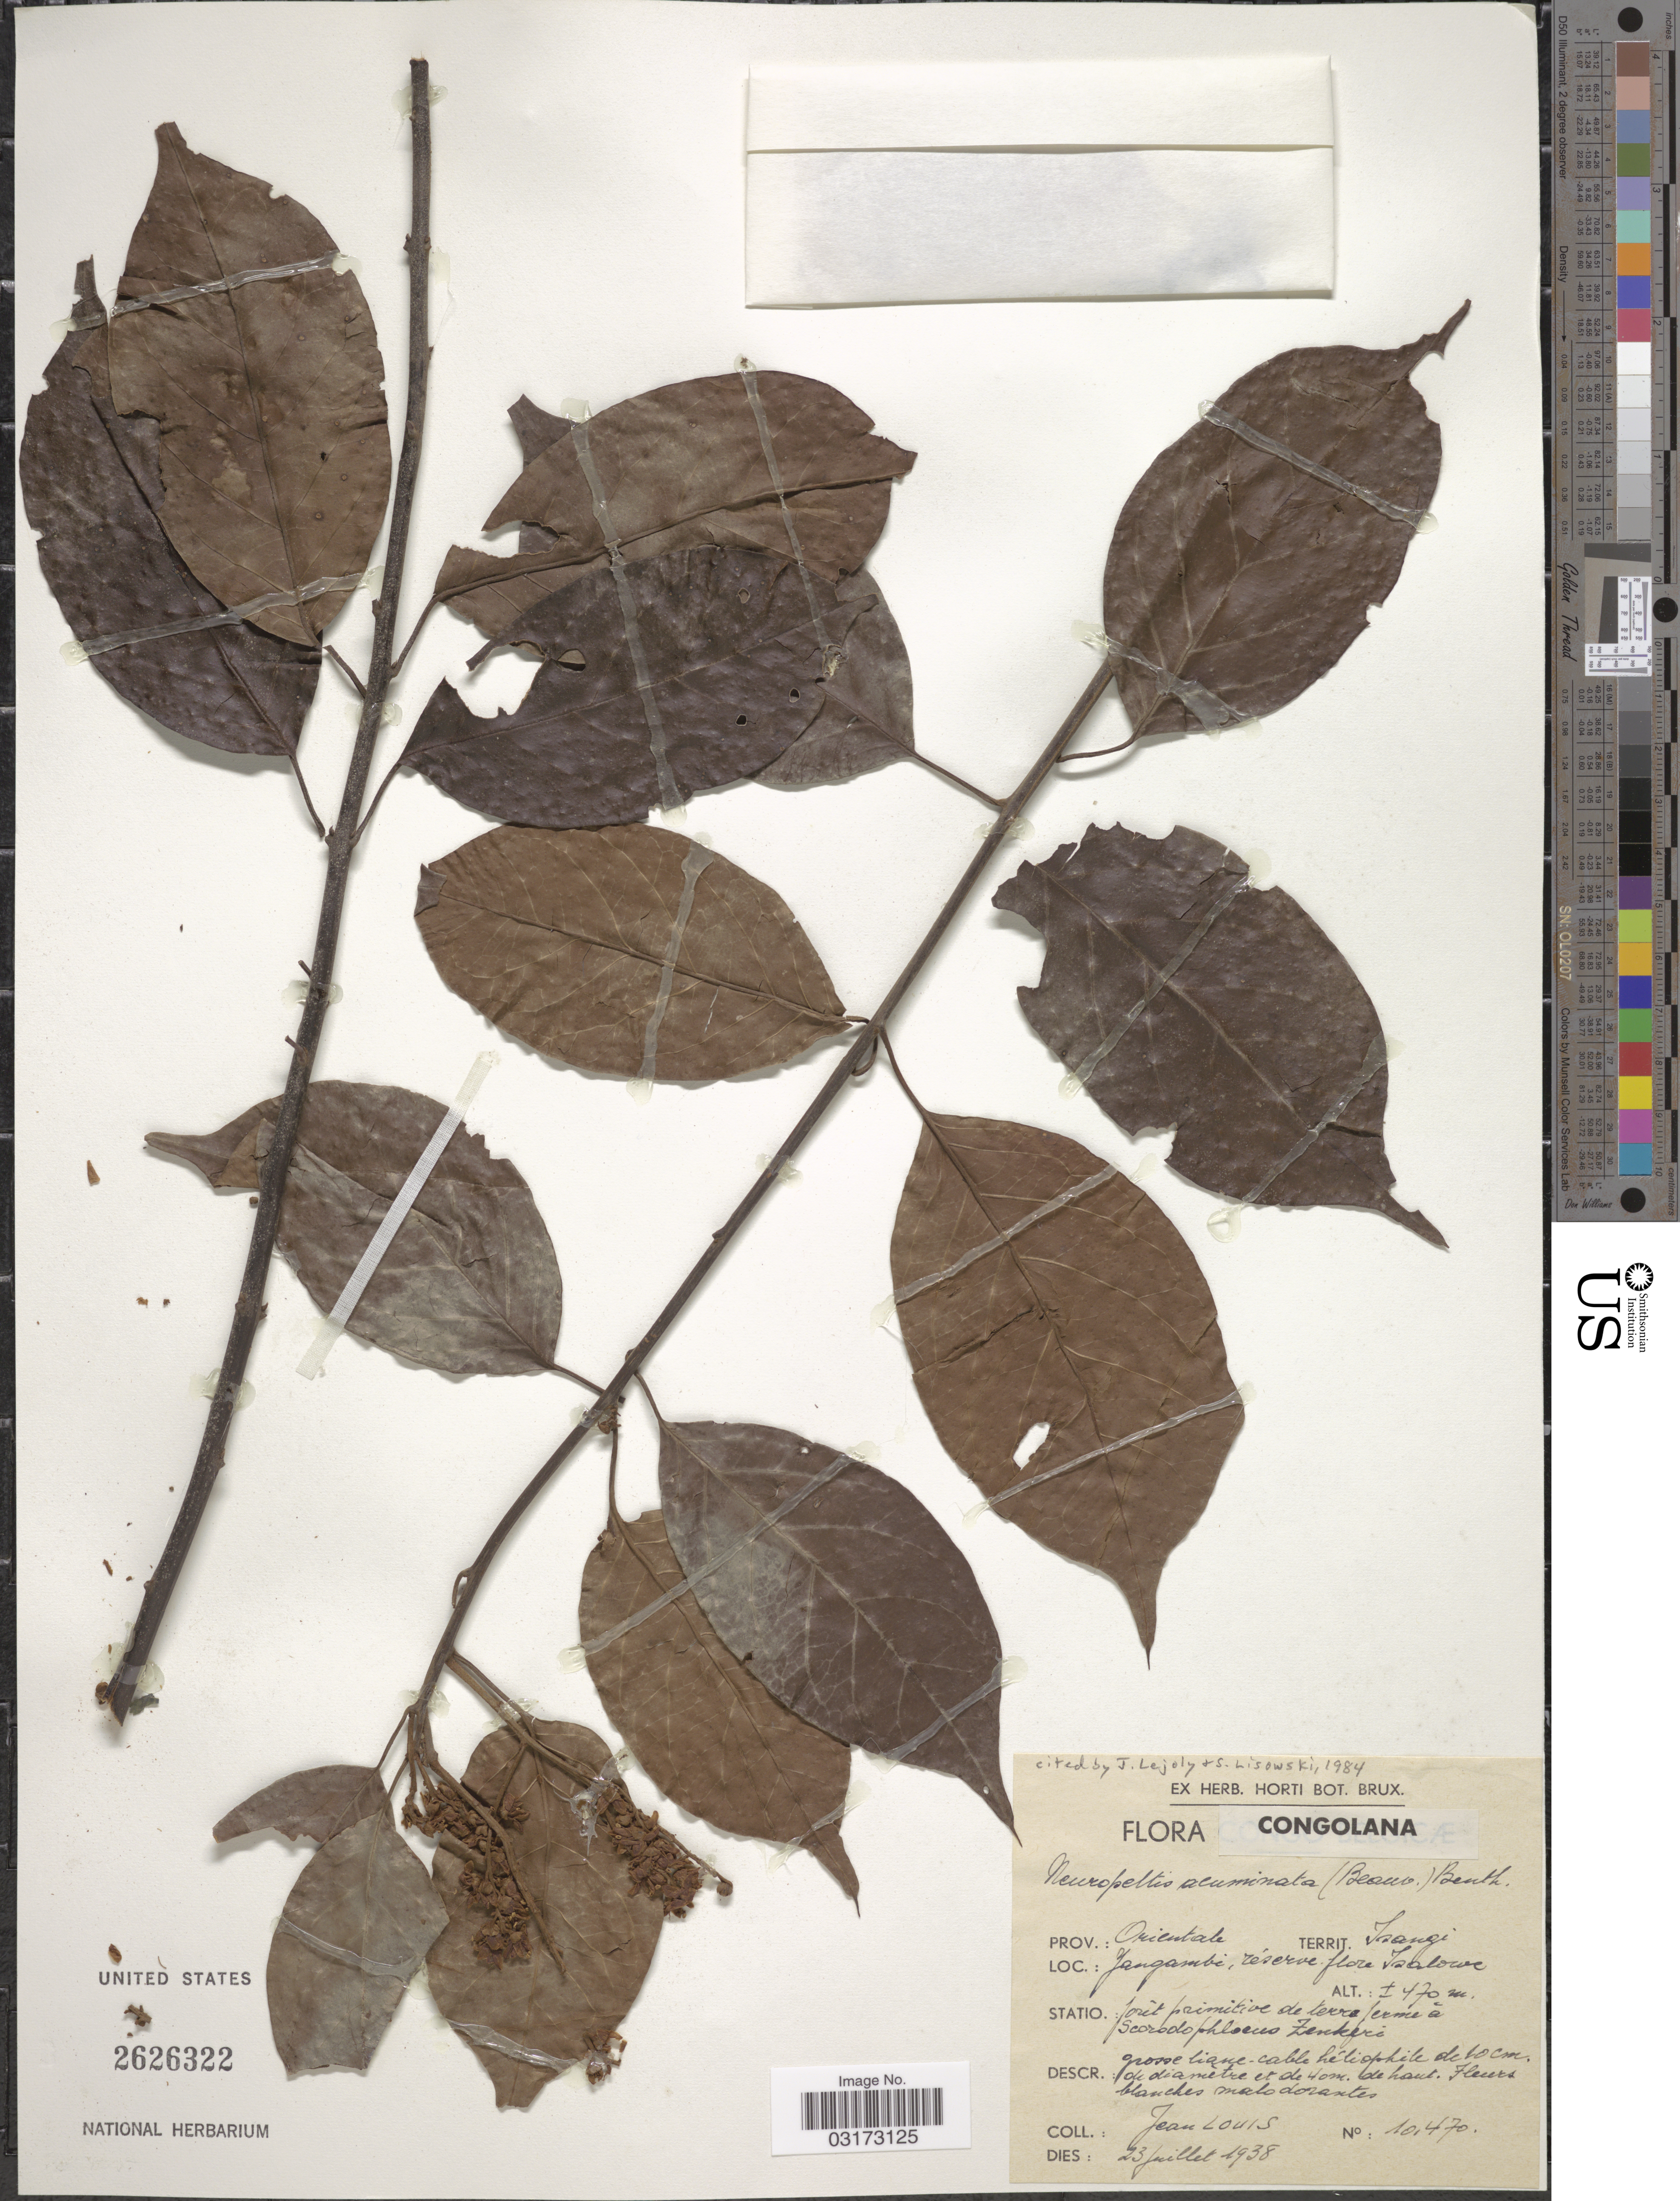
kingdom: Plantae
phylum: Tracheophyta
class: Magnoliopsida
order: Solanales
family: Convolvulaceae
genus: Neuropeltis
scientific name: Neuropeltis acuminata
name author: (P. Beauv.) Benth.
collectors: J. Louis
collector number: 10470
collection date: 1938-07-23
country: Congo, Democratic Republic of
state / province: Tshopo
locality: Congolana. Prov.: Orientale. Territ. Isangi. Yangambi, réserve flore Isalowe.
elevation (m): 470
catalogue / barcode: US 2626322